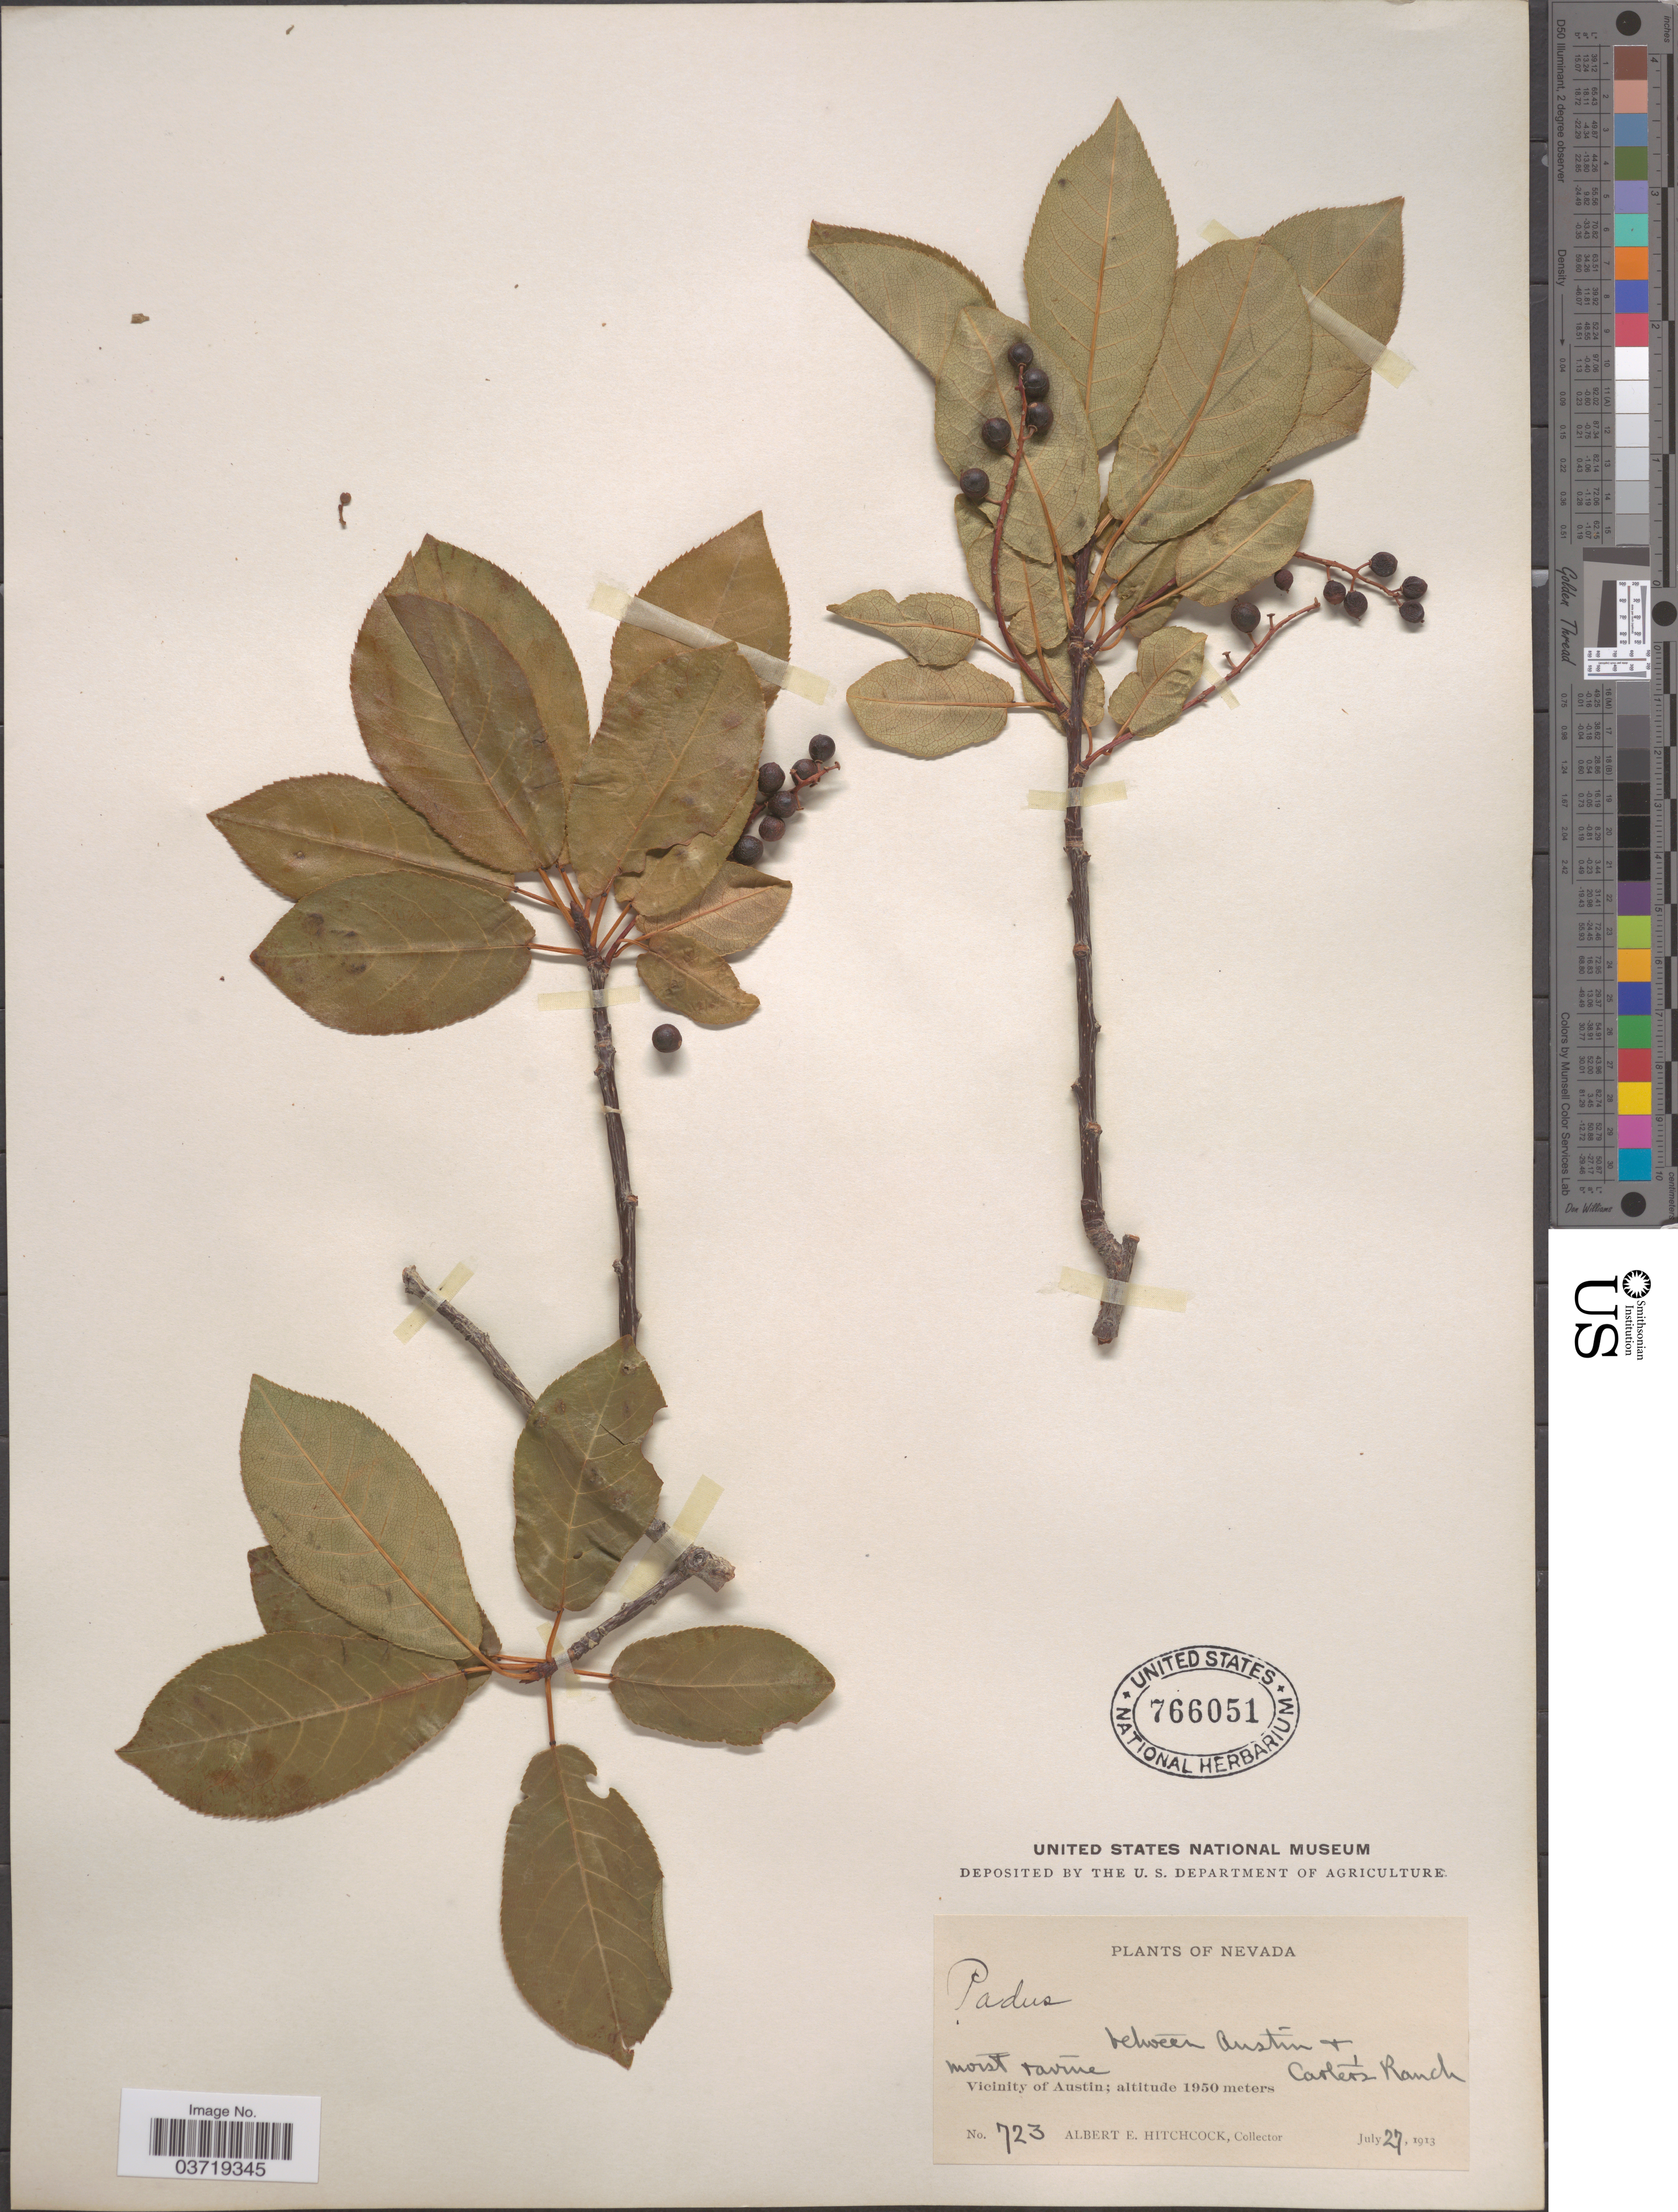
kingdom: Plantae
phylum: Tracheophyta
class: Magnoliopsida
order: Rosales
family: Rosaceae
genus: Prunus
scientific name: Prunus virginiana var. demissa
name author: (Nutt.) Torr.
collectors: A. Hitchcock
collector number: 723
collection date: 1913-07-27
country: United States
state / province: Nevada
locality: Between Austin + Caster's Ranch. Vicinity of Austin.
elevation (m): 1950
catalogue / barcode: US 766051